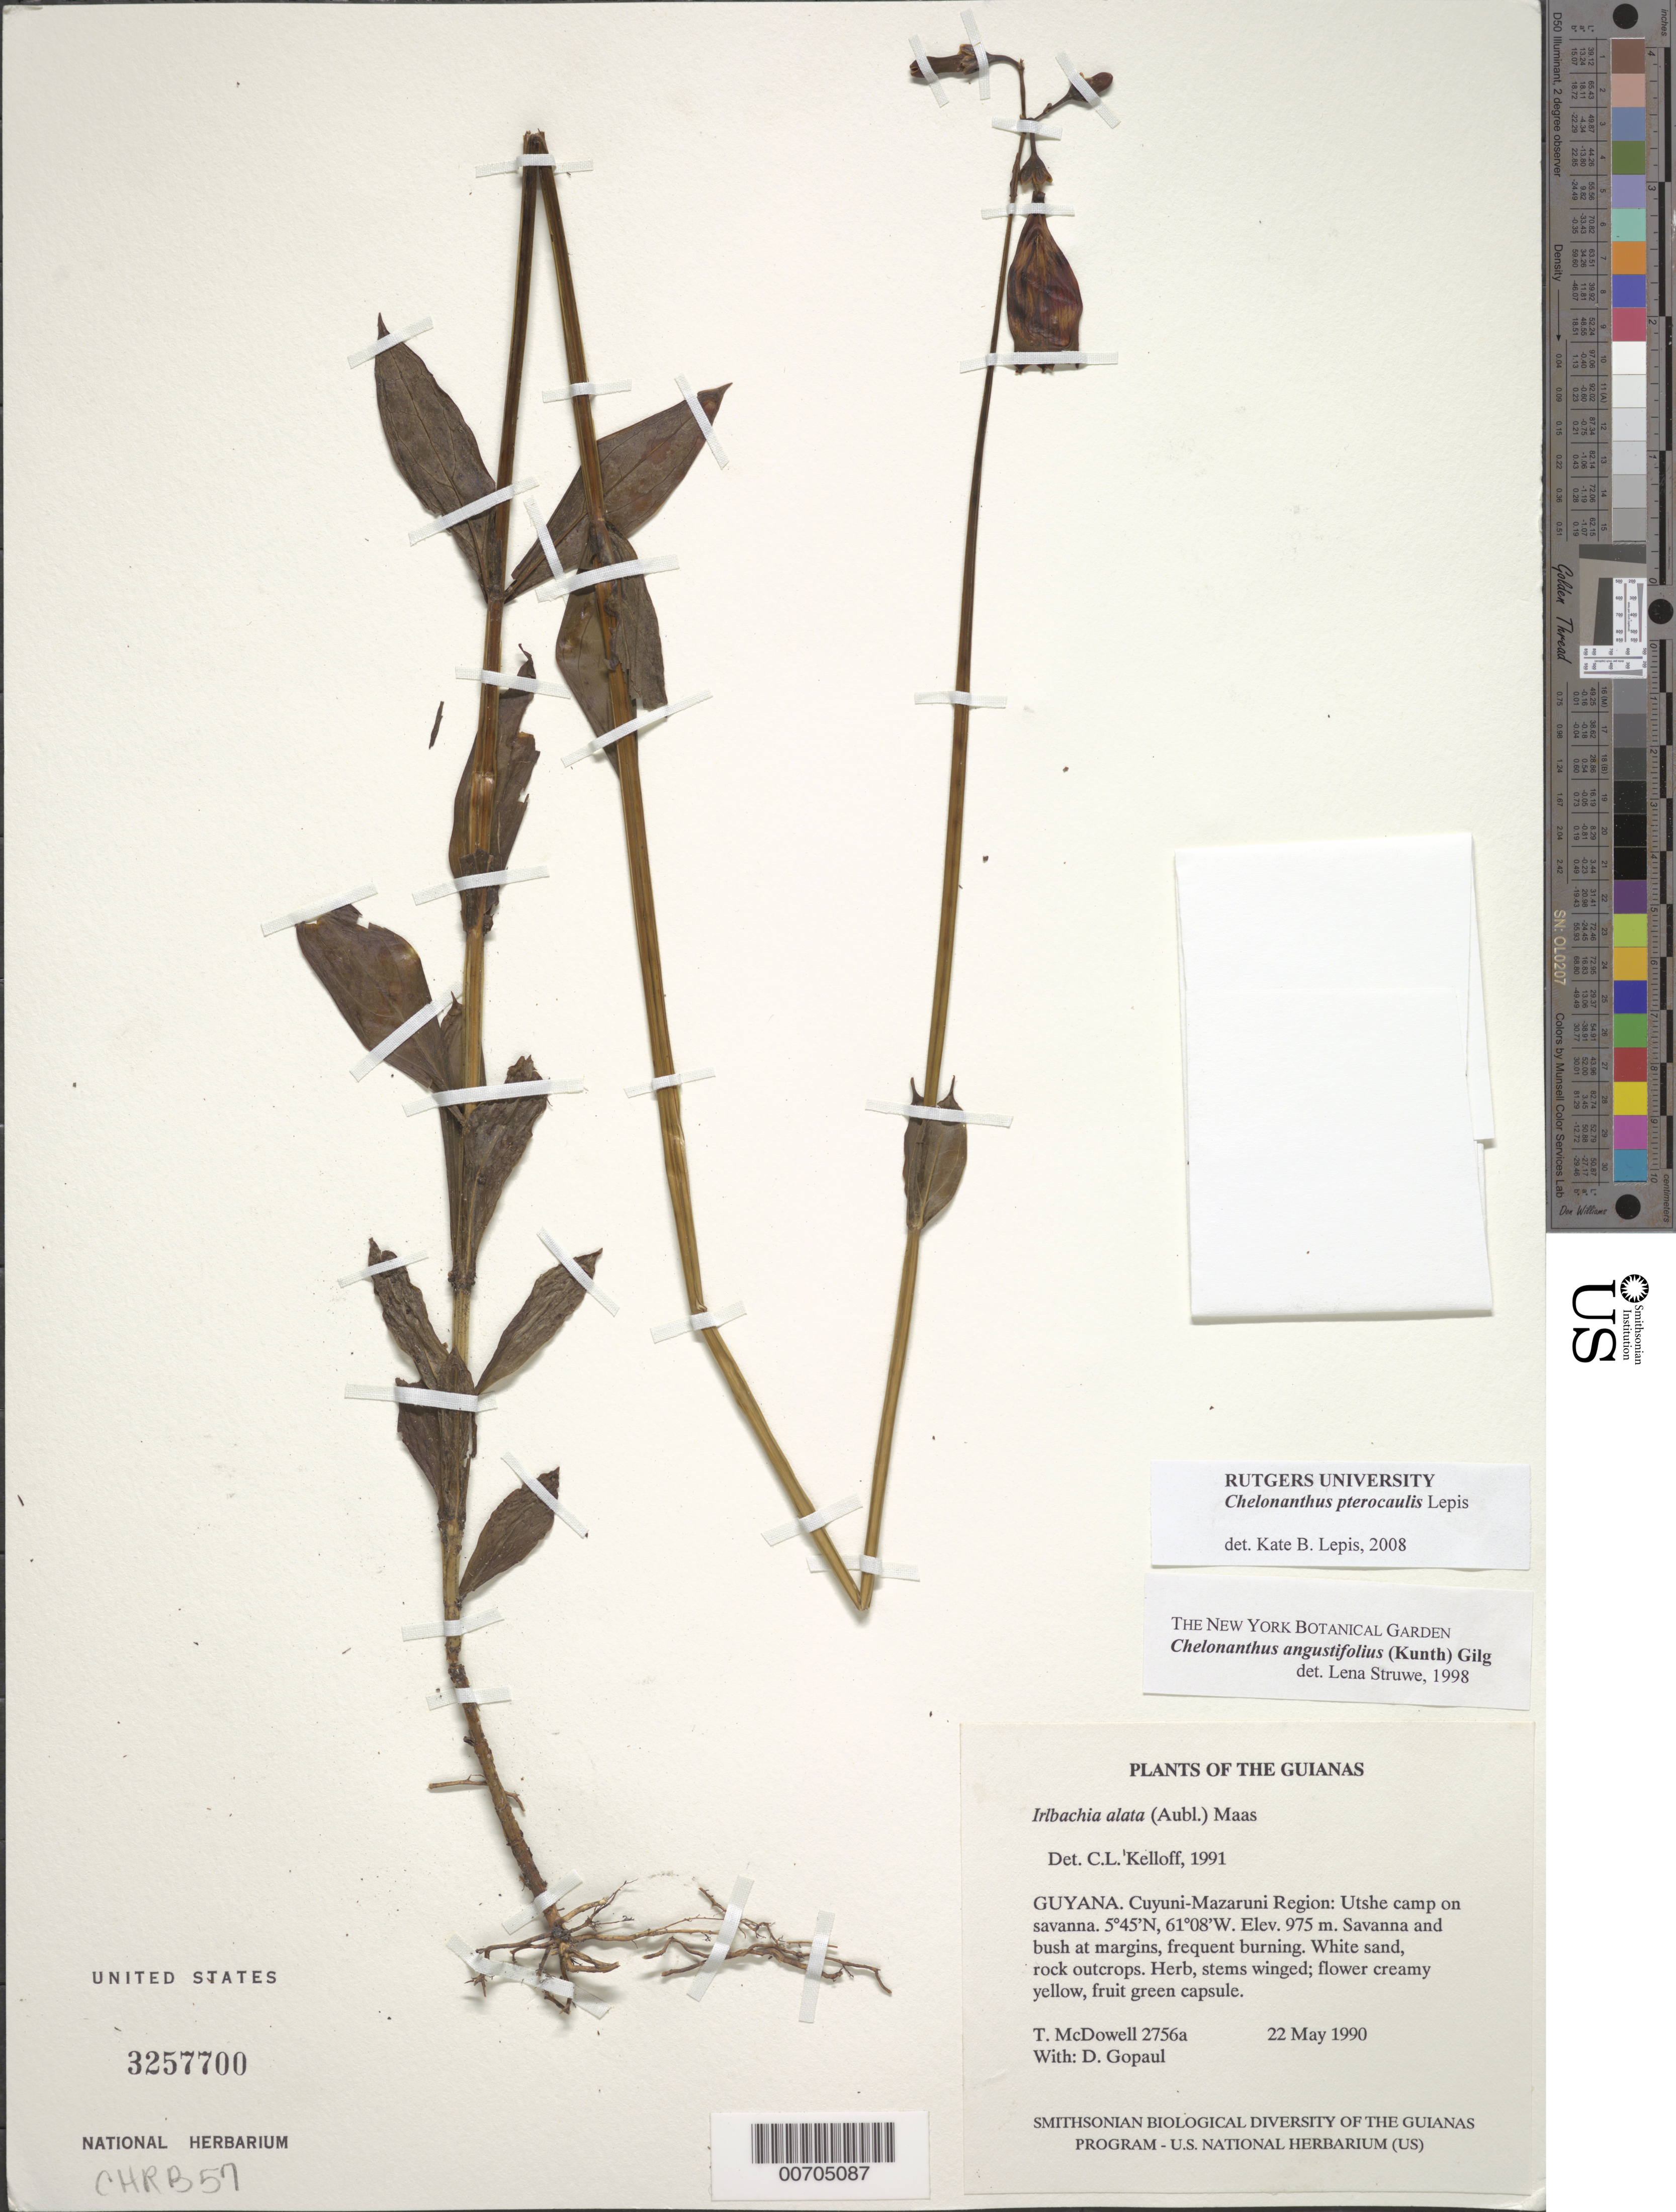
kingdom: Plantae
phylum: Tracheophyta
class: Magnoliopsida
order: Gentianales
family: Gentianaceae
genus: Chelonanthus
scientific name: Chelonanthus pterocaulis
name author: Lepis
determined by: Lepis, Kate B.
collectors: T. McDowell & D. Gopaul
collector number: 2756 a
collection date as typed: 22 May 1990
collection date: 1990-05-22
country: Guyana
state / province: Cuyuni-Mazaruni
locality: Utshi camp, 0.3 km N of Utshi R, just S of forest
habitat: Savanna and bush at margins, frequent burning. White sand, rock outcrops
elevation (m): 975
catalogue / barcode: US 3257700